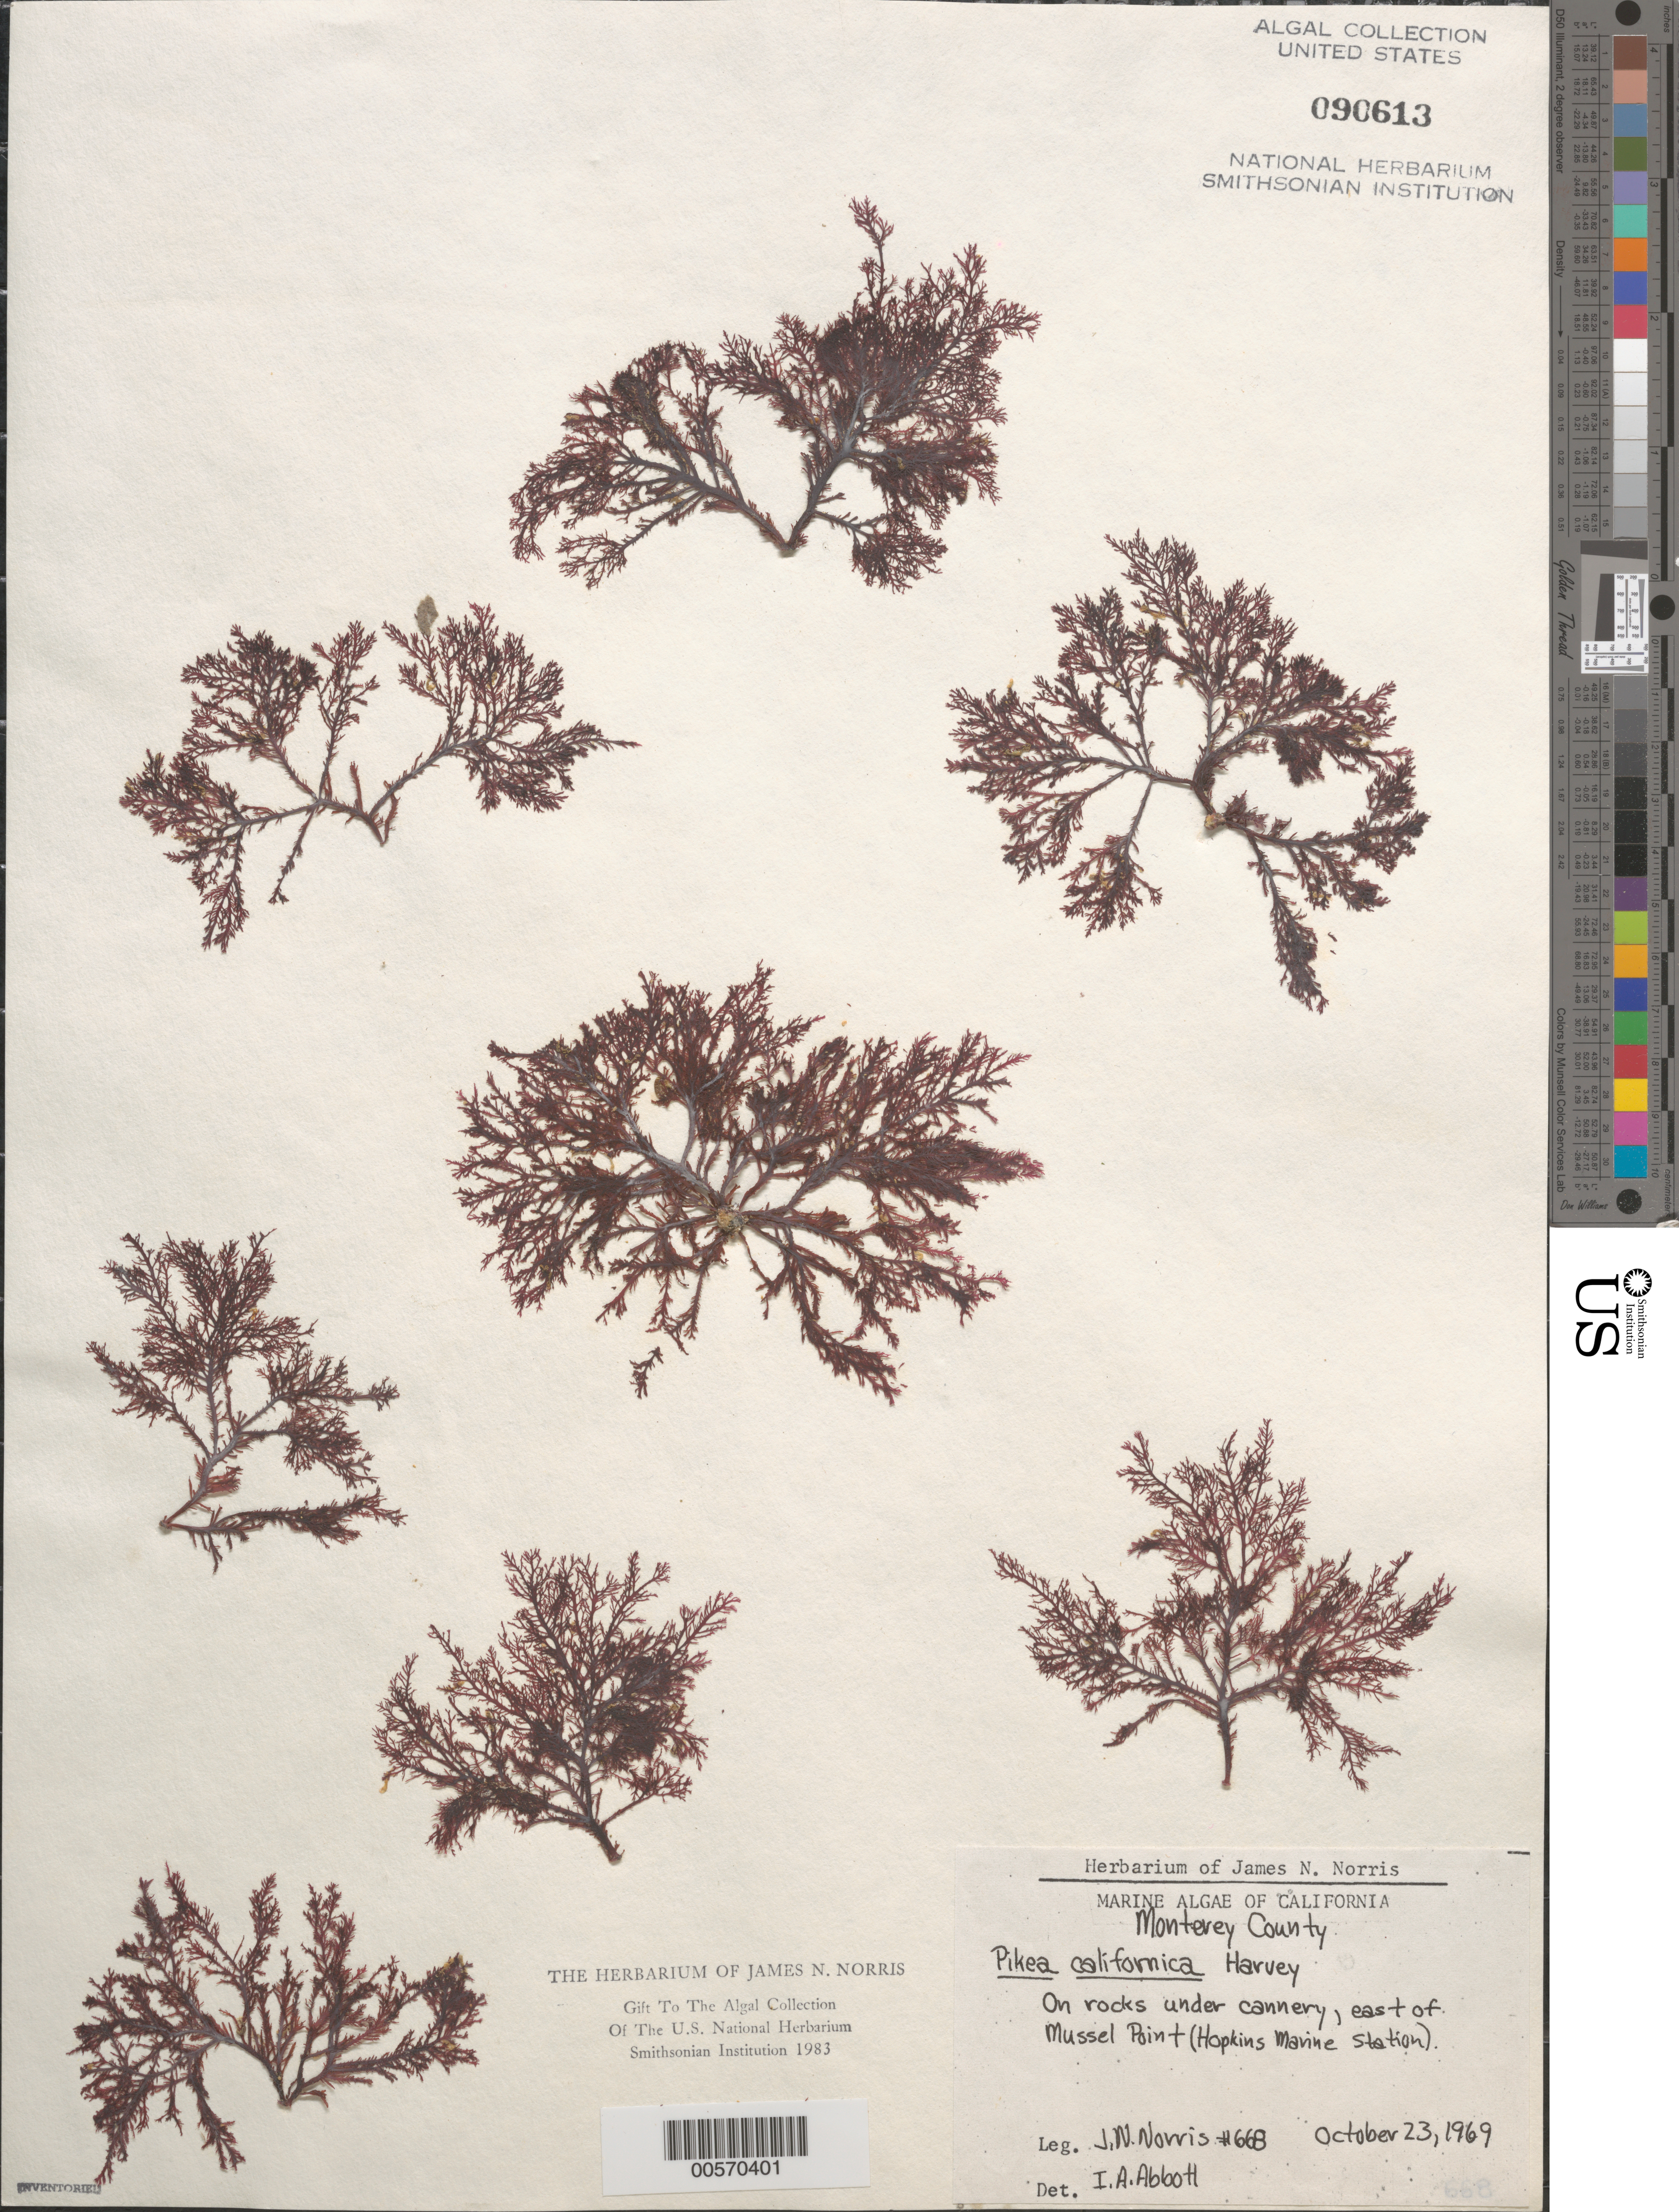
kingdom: Plantae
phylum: Rhodophyta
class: Florideophyceae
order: Gigartinales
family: Dumontiaceae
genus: Pikea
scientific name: Pikea californica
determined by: Abbott, Isabella A.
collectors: J. N. Norris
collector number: JN-668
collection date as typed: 23 Oct 1969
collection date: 1969-10-23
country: United States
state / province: California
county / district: Monterey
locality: East of Mussel Point (Hopkins Marine Station)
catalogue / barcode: US 90613